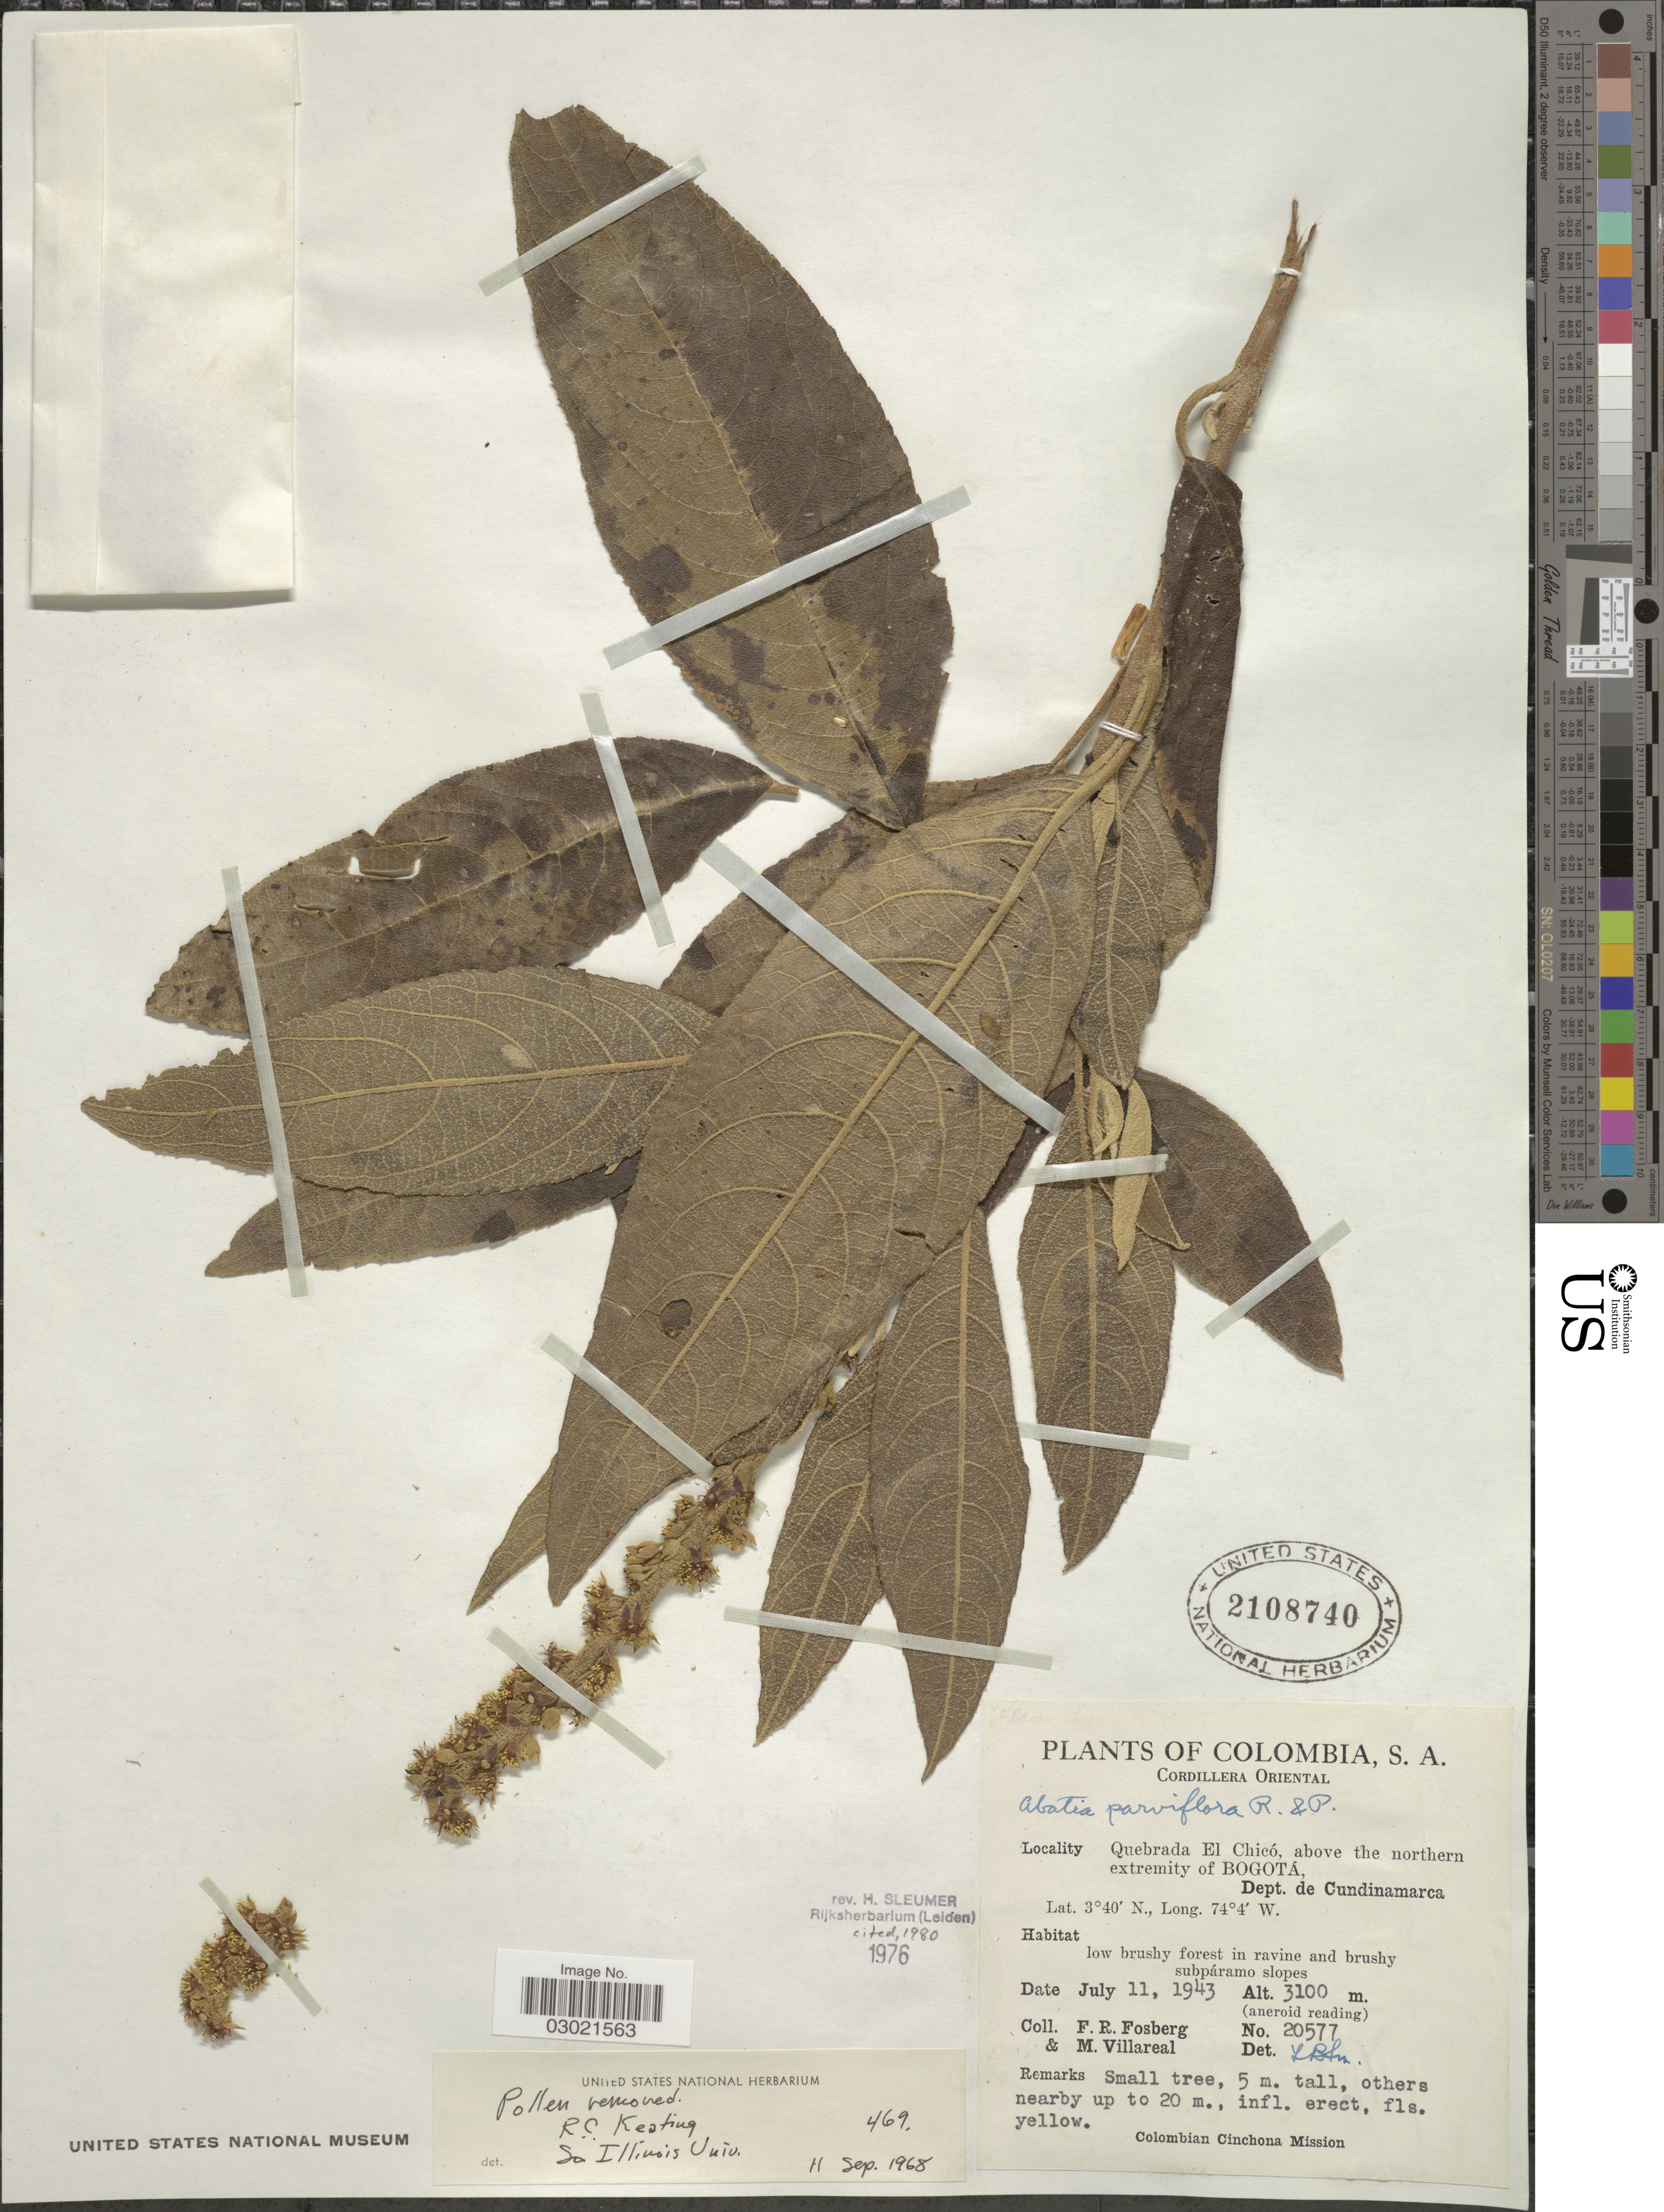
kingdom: Plantae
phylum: Tracheophyta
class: Magnoliopsida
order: Malpighiales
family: Salicaceae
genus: Abatia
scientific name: Abatia parviflora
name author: Ruiz & Pav.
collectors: F. R. Fosberg & M. Villareal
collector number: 20577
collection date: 1943-07-11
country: Colombia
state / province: Cundinamarca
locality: Cordillera Oriental. Quebrada El Chicó, above the northern extremity of Bogotá, Dept. de Cundinamarca.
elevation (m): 3100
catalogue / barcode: US 2108740